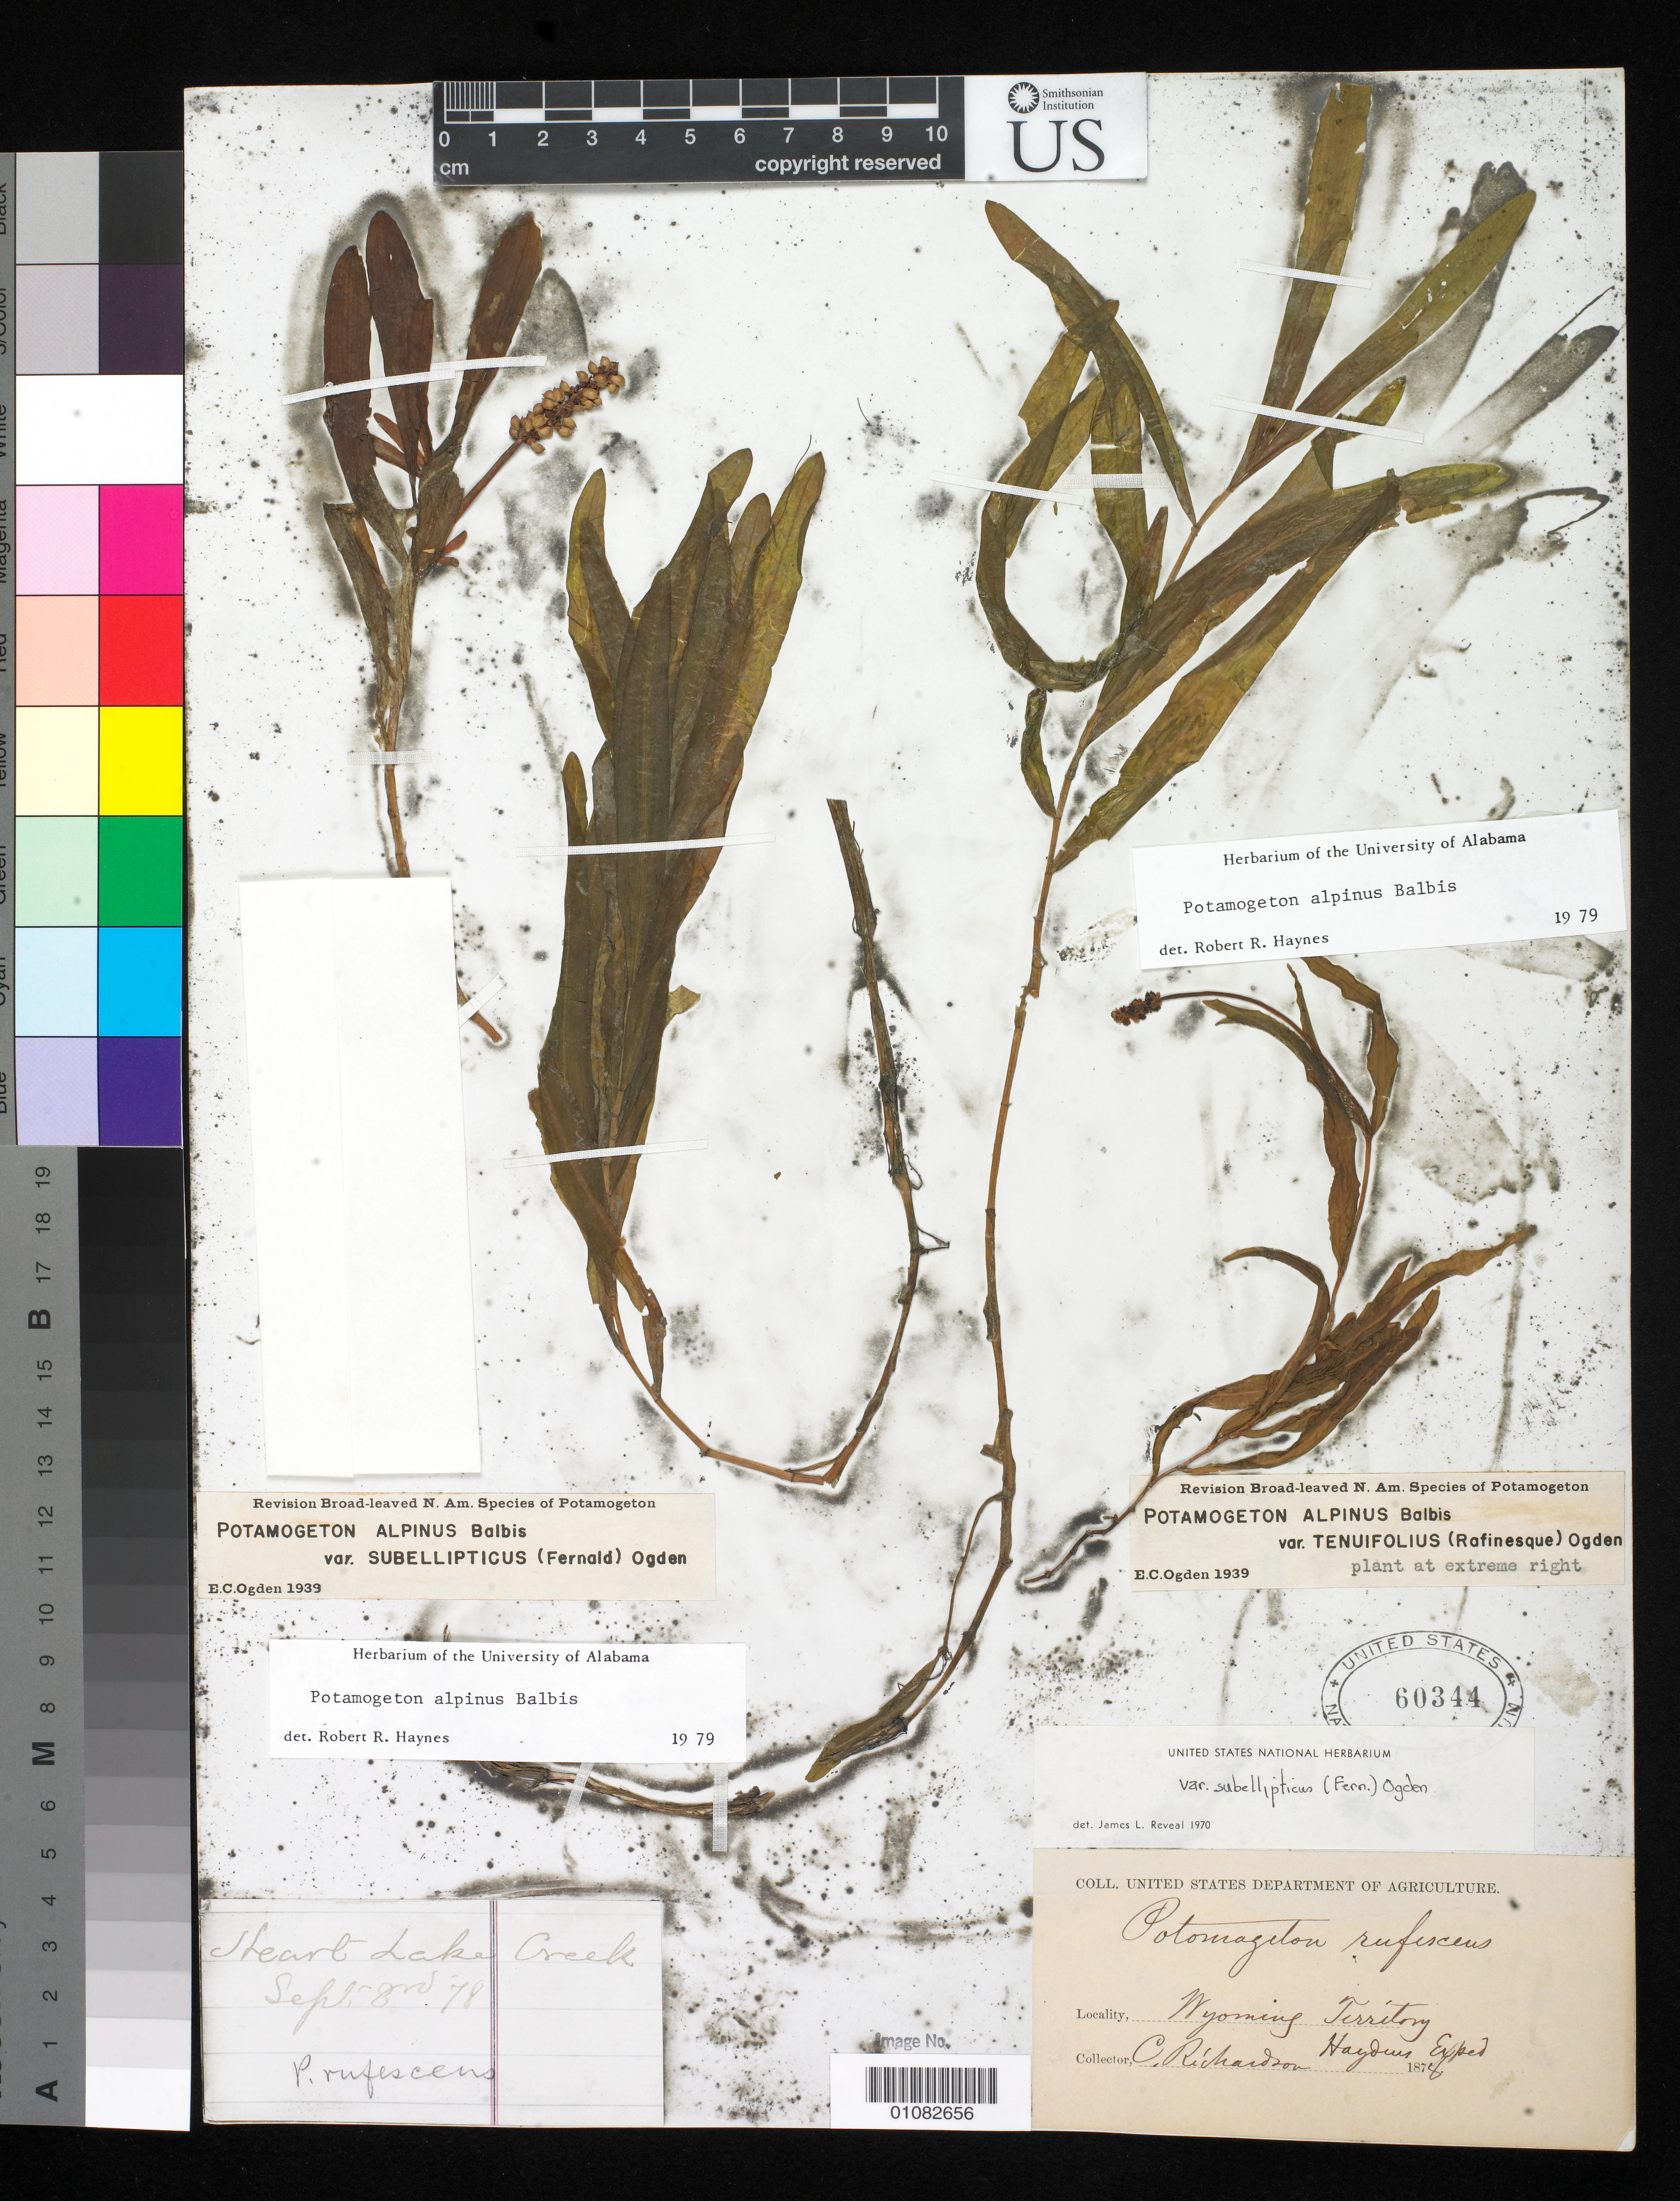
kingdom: Plantae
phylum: Tracheophyta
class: Liliopsida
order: Alismatales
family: Potamogetonaceae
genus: Potamogeton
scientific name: Potamogeton alpinus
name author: Balb.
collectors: C. Richardson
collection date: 1878-09-03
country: United States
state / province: Wyoming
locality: Heart Lake Creek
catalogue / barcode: US 60344